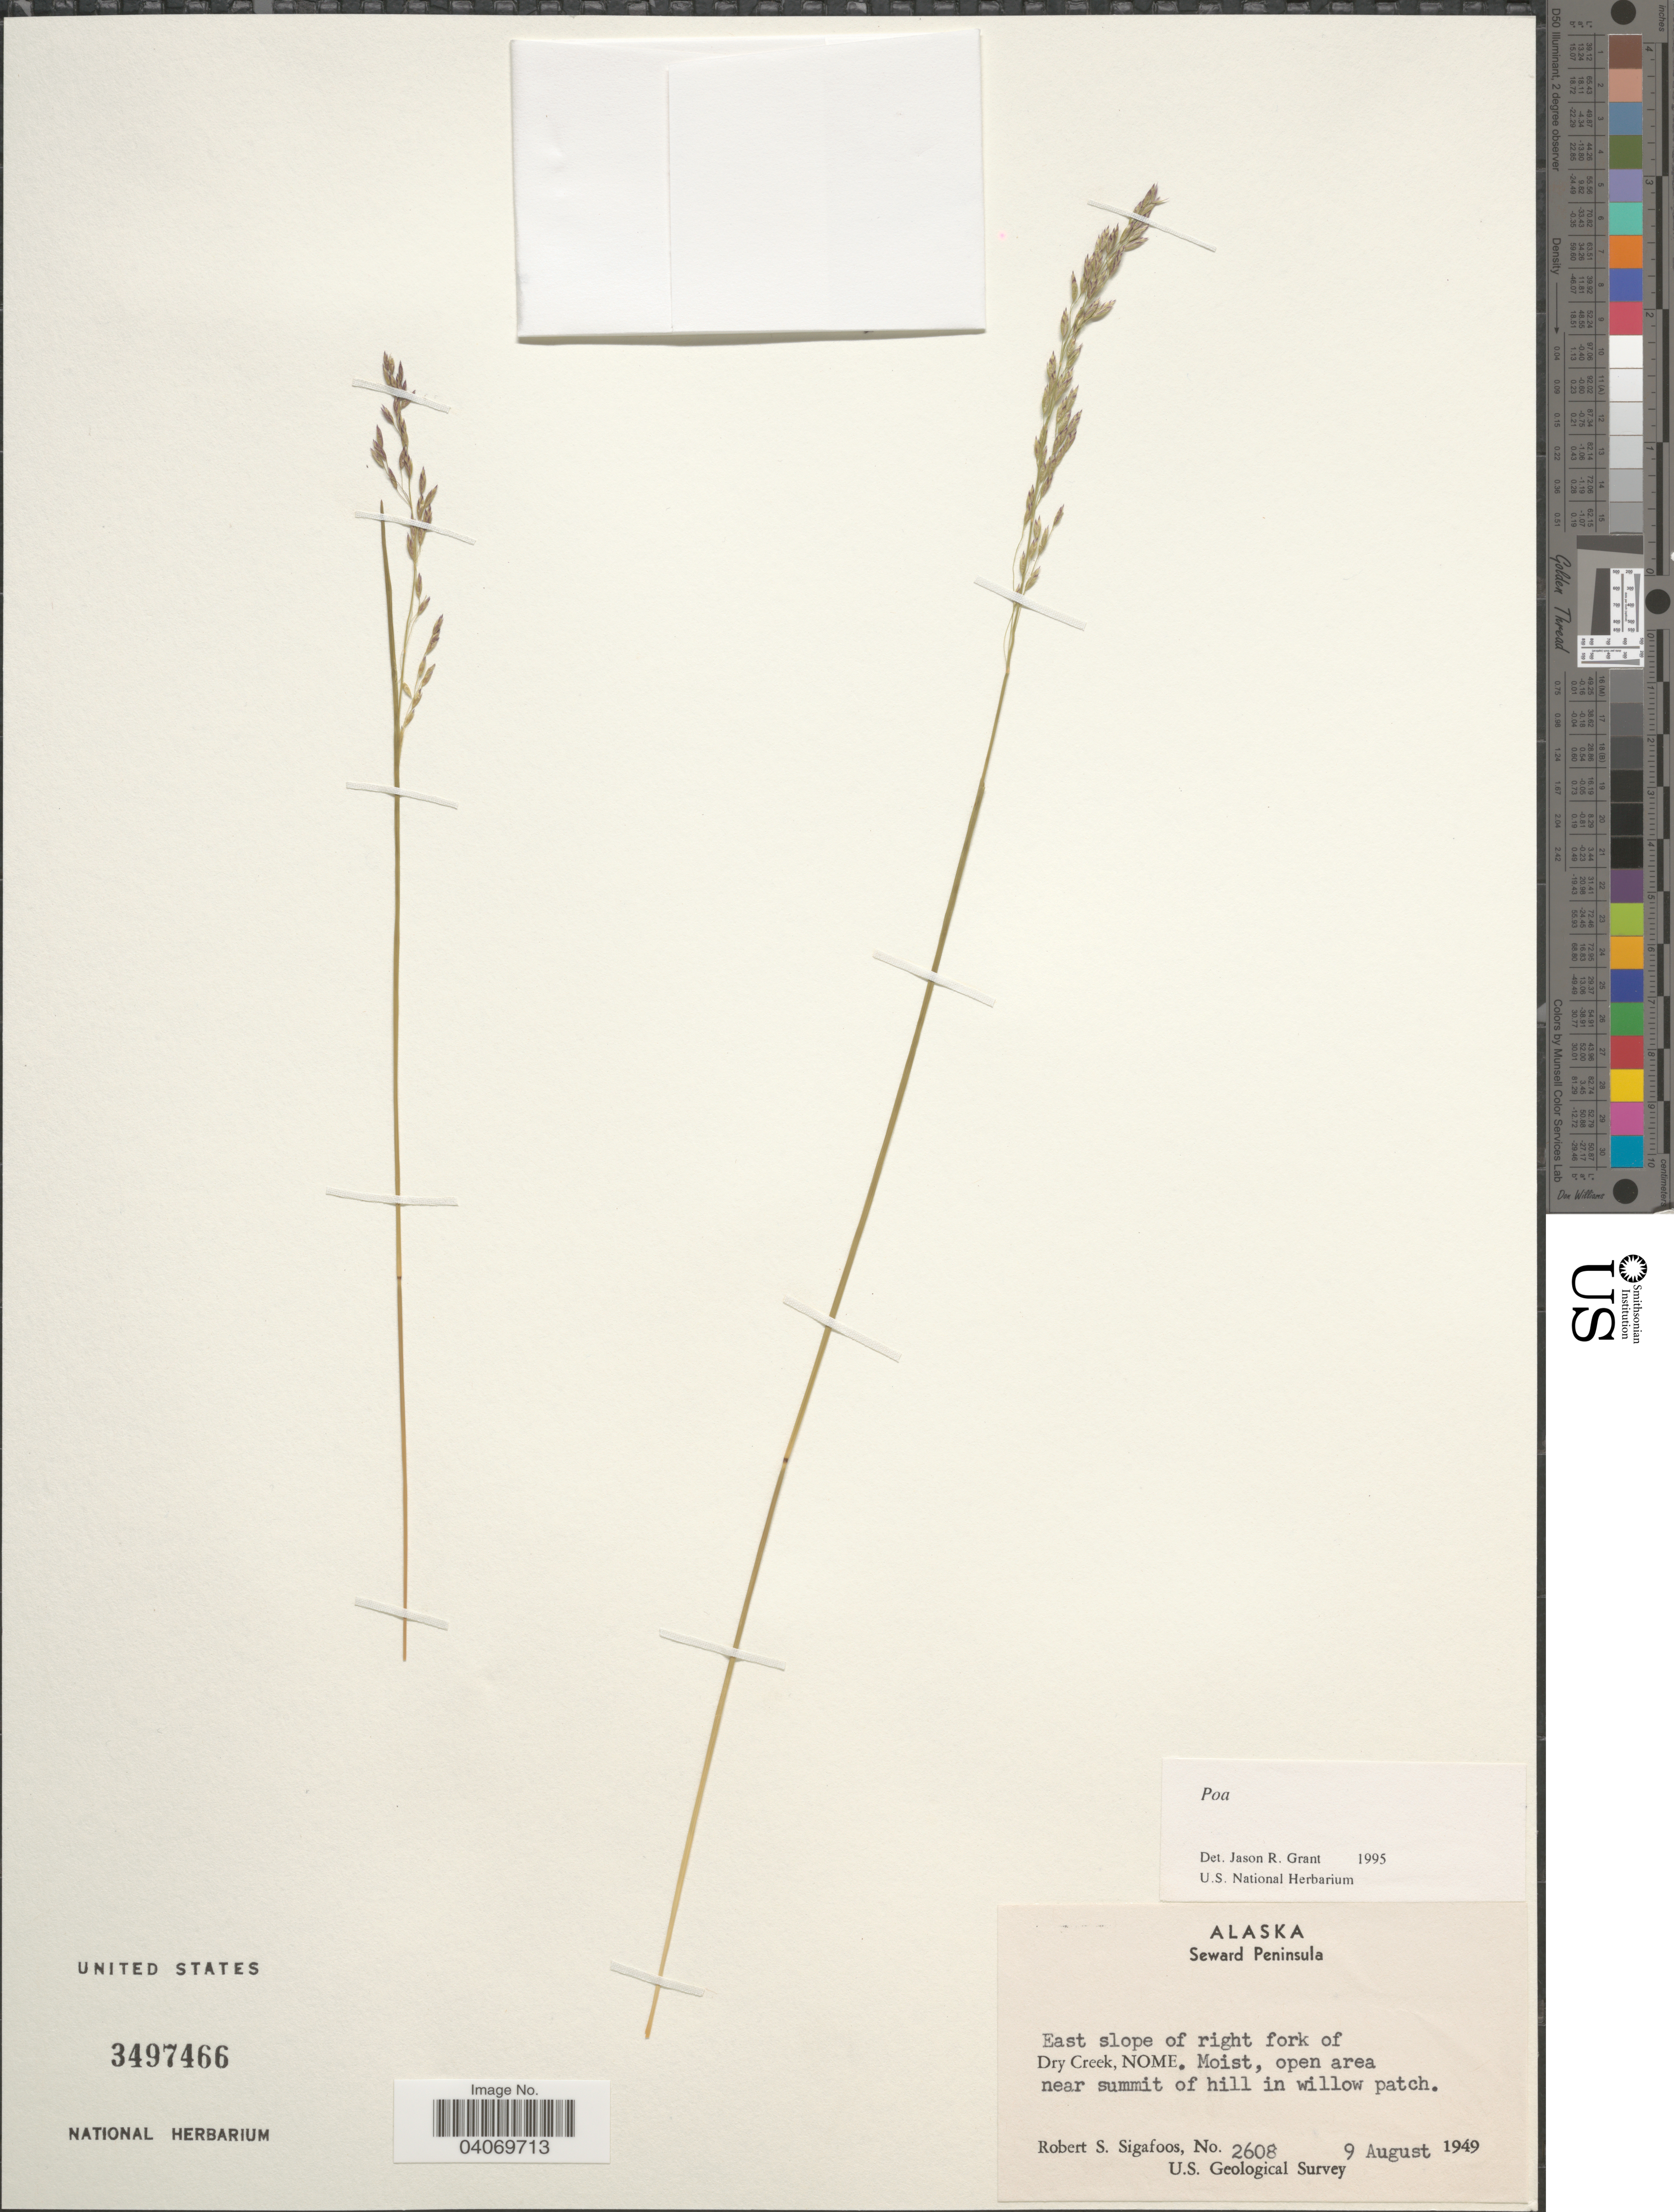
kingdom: Plantae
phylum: Tracheophyta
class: Liliopsida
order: Poales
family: Poaceae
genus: Poa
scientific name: Poa sp.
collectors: R. Sigafoos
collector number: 2608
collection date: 1949-08-09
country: United States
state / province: Alaska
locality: Seward Peninsula. East slope of right fork of Dry Creek, Nome. U.S. Geological Survey.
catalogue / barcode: US 3497466